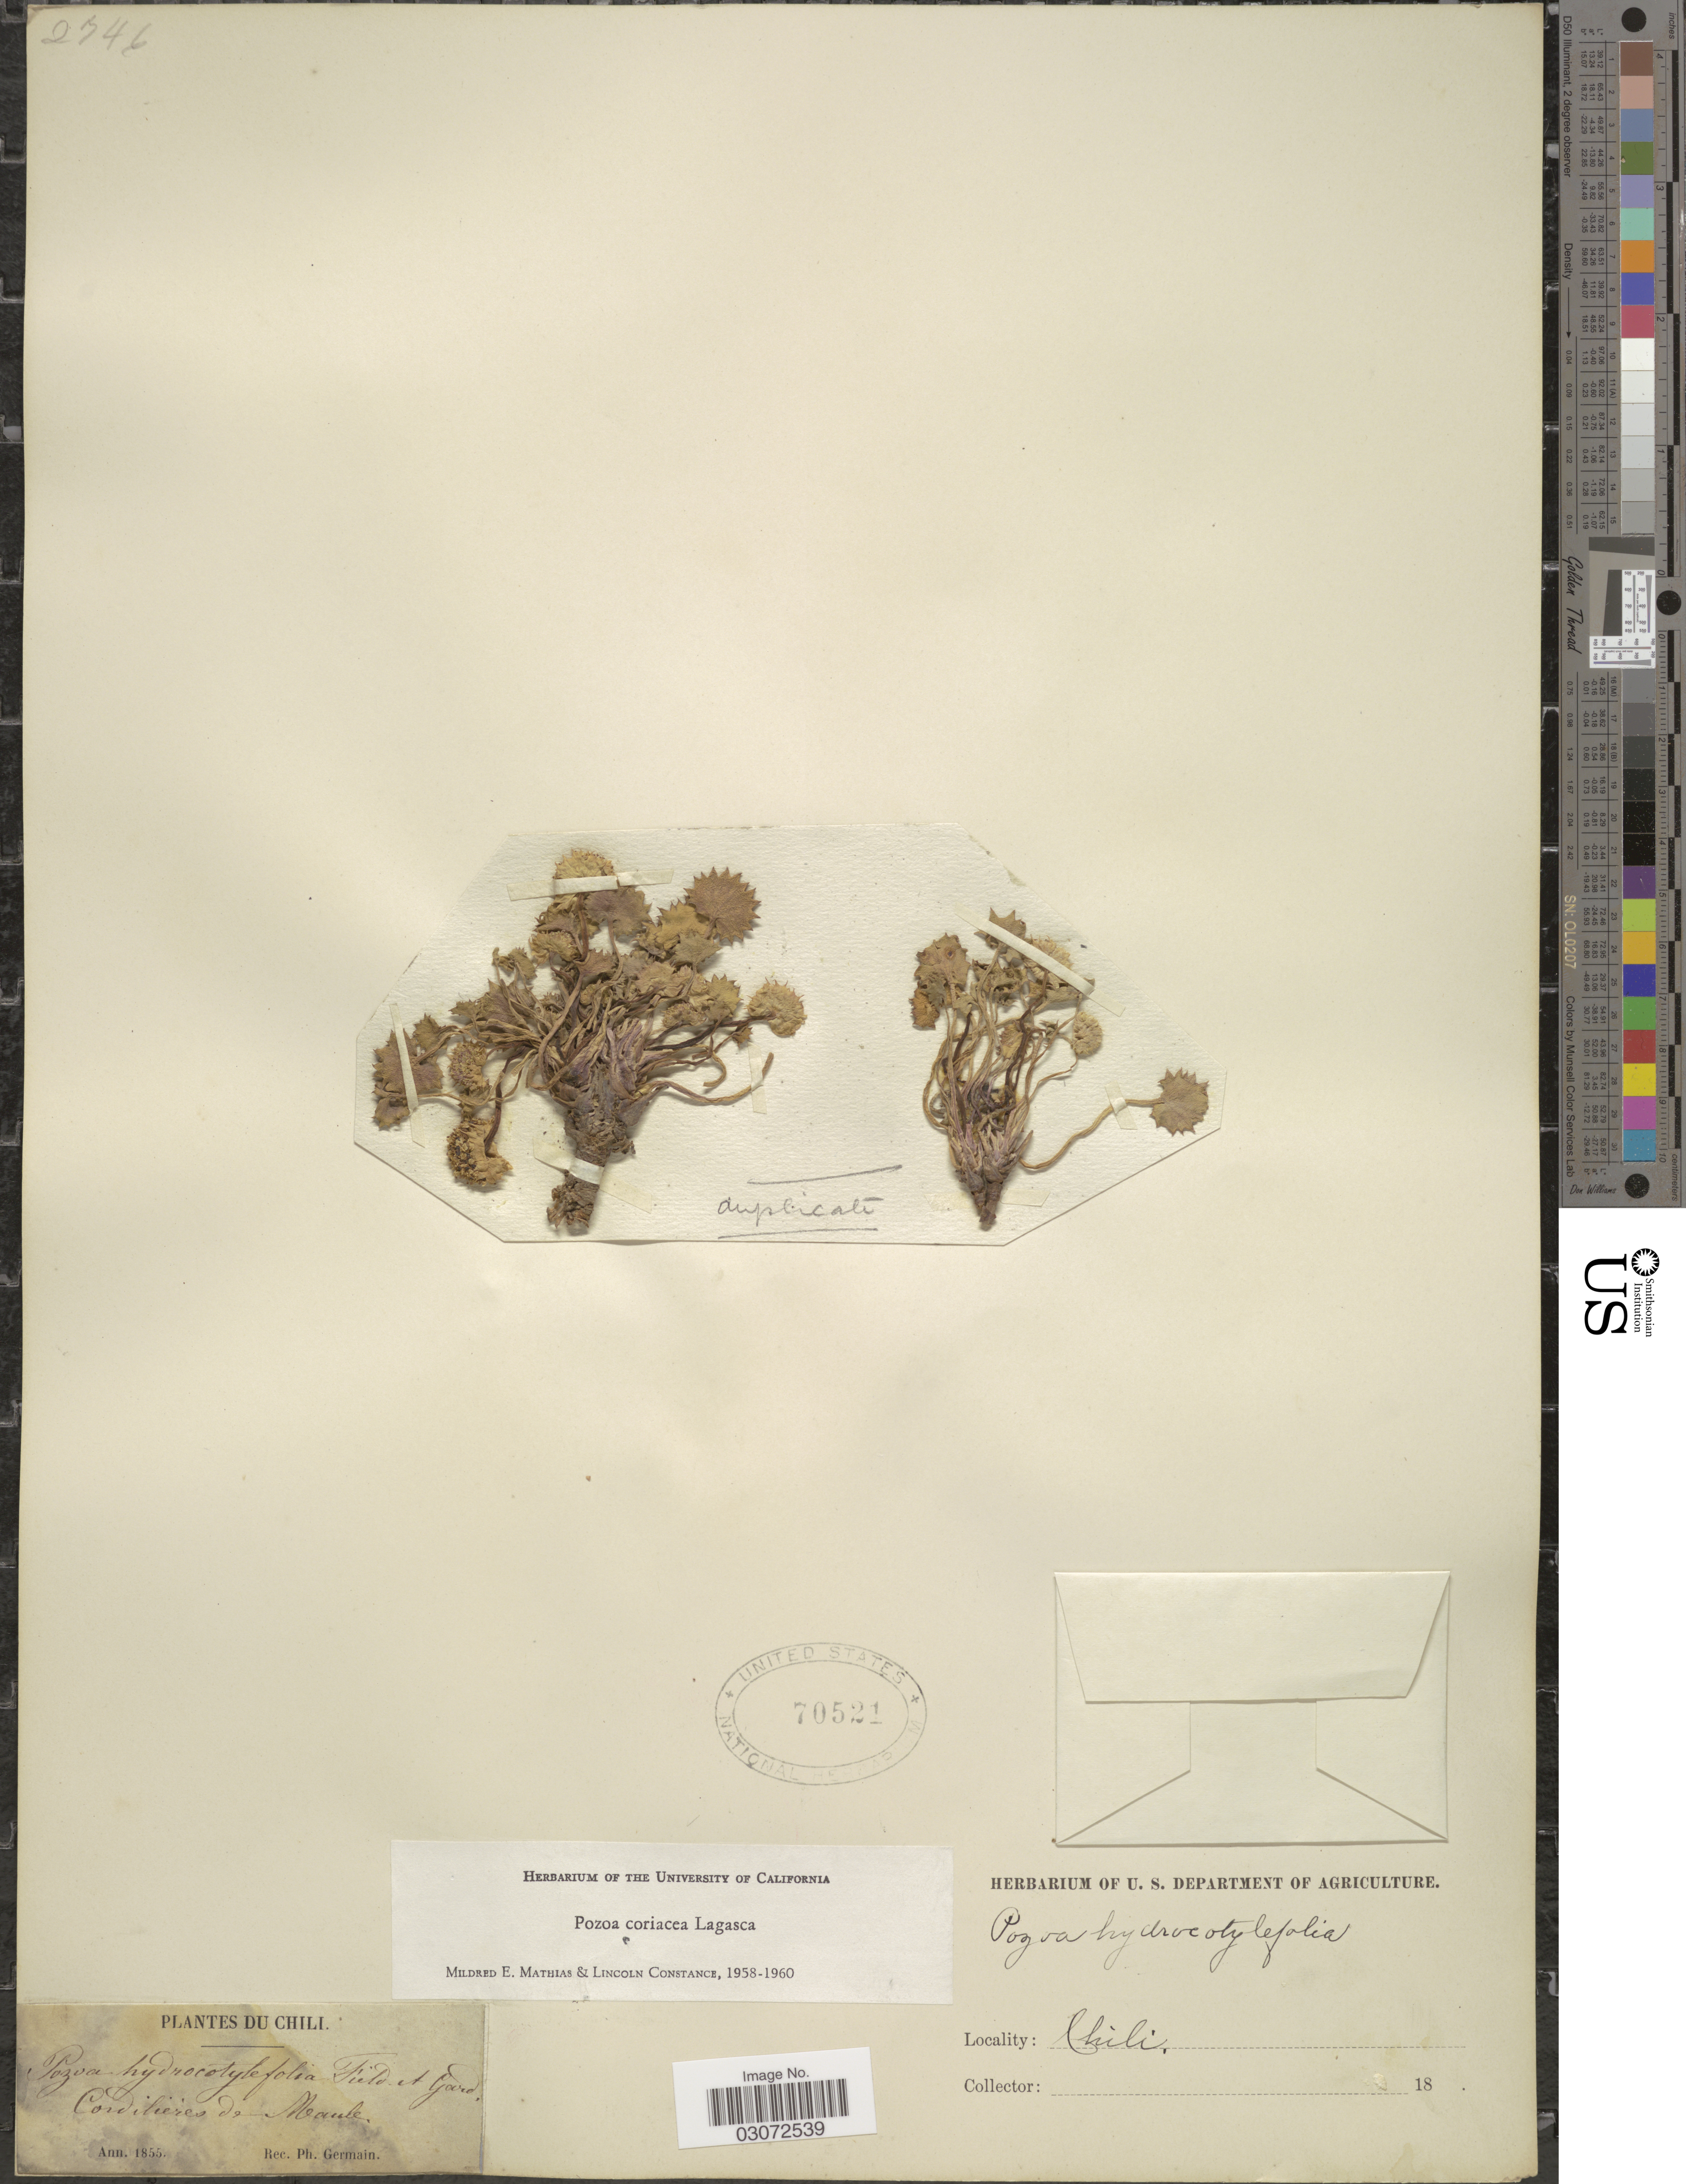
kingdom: Plantae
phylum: Tracheophyta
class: Magnoliopsida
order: Apiales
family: Apiaceae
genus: Pozoa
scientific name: Pozoa coriacea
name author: Lag.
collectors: ex herb. U. S. Department of Agriculture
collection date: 1855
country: Chile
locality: Cordilieres de Maule.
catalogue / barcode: US 70521